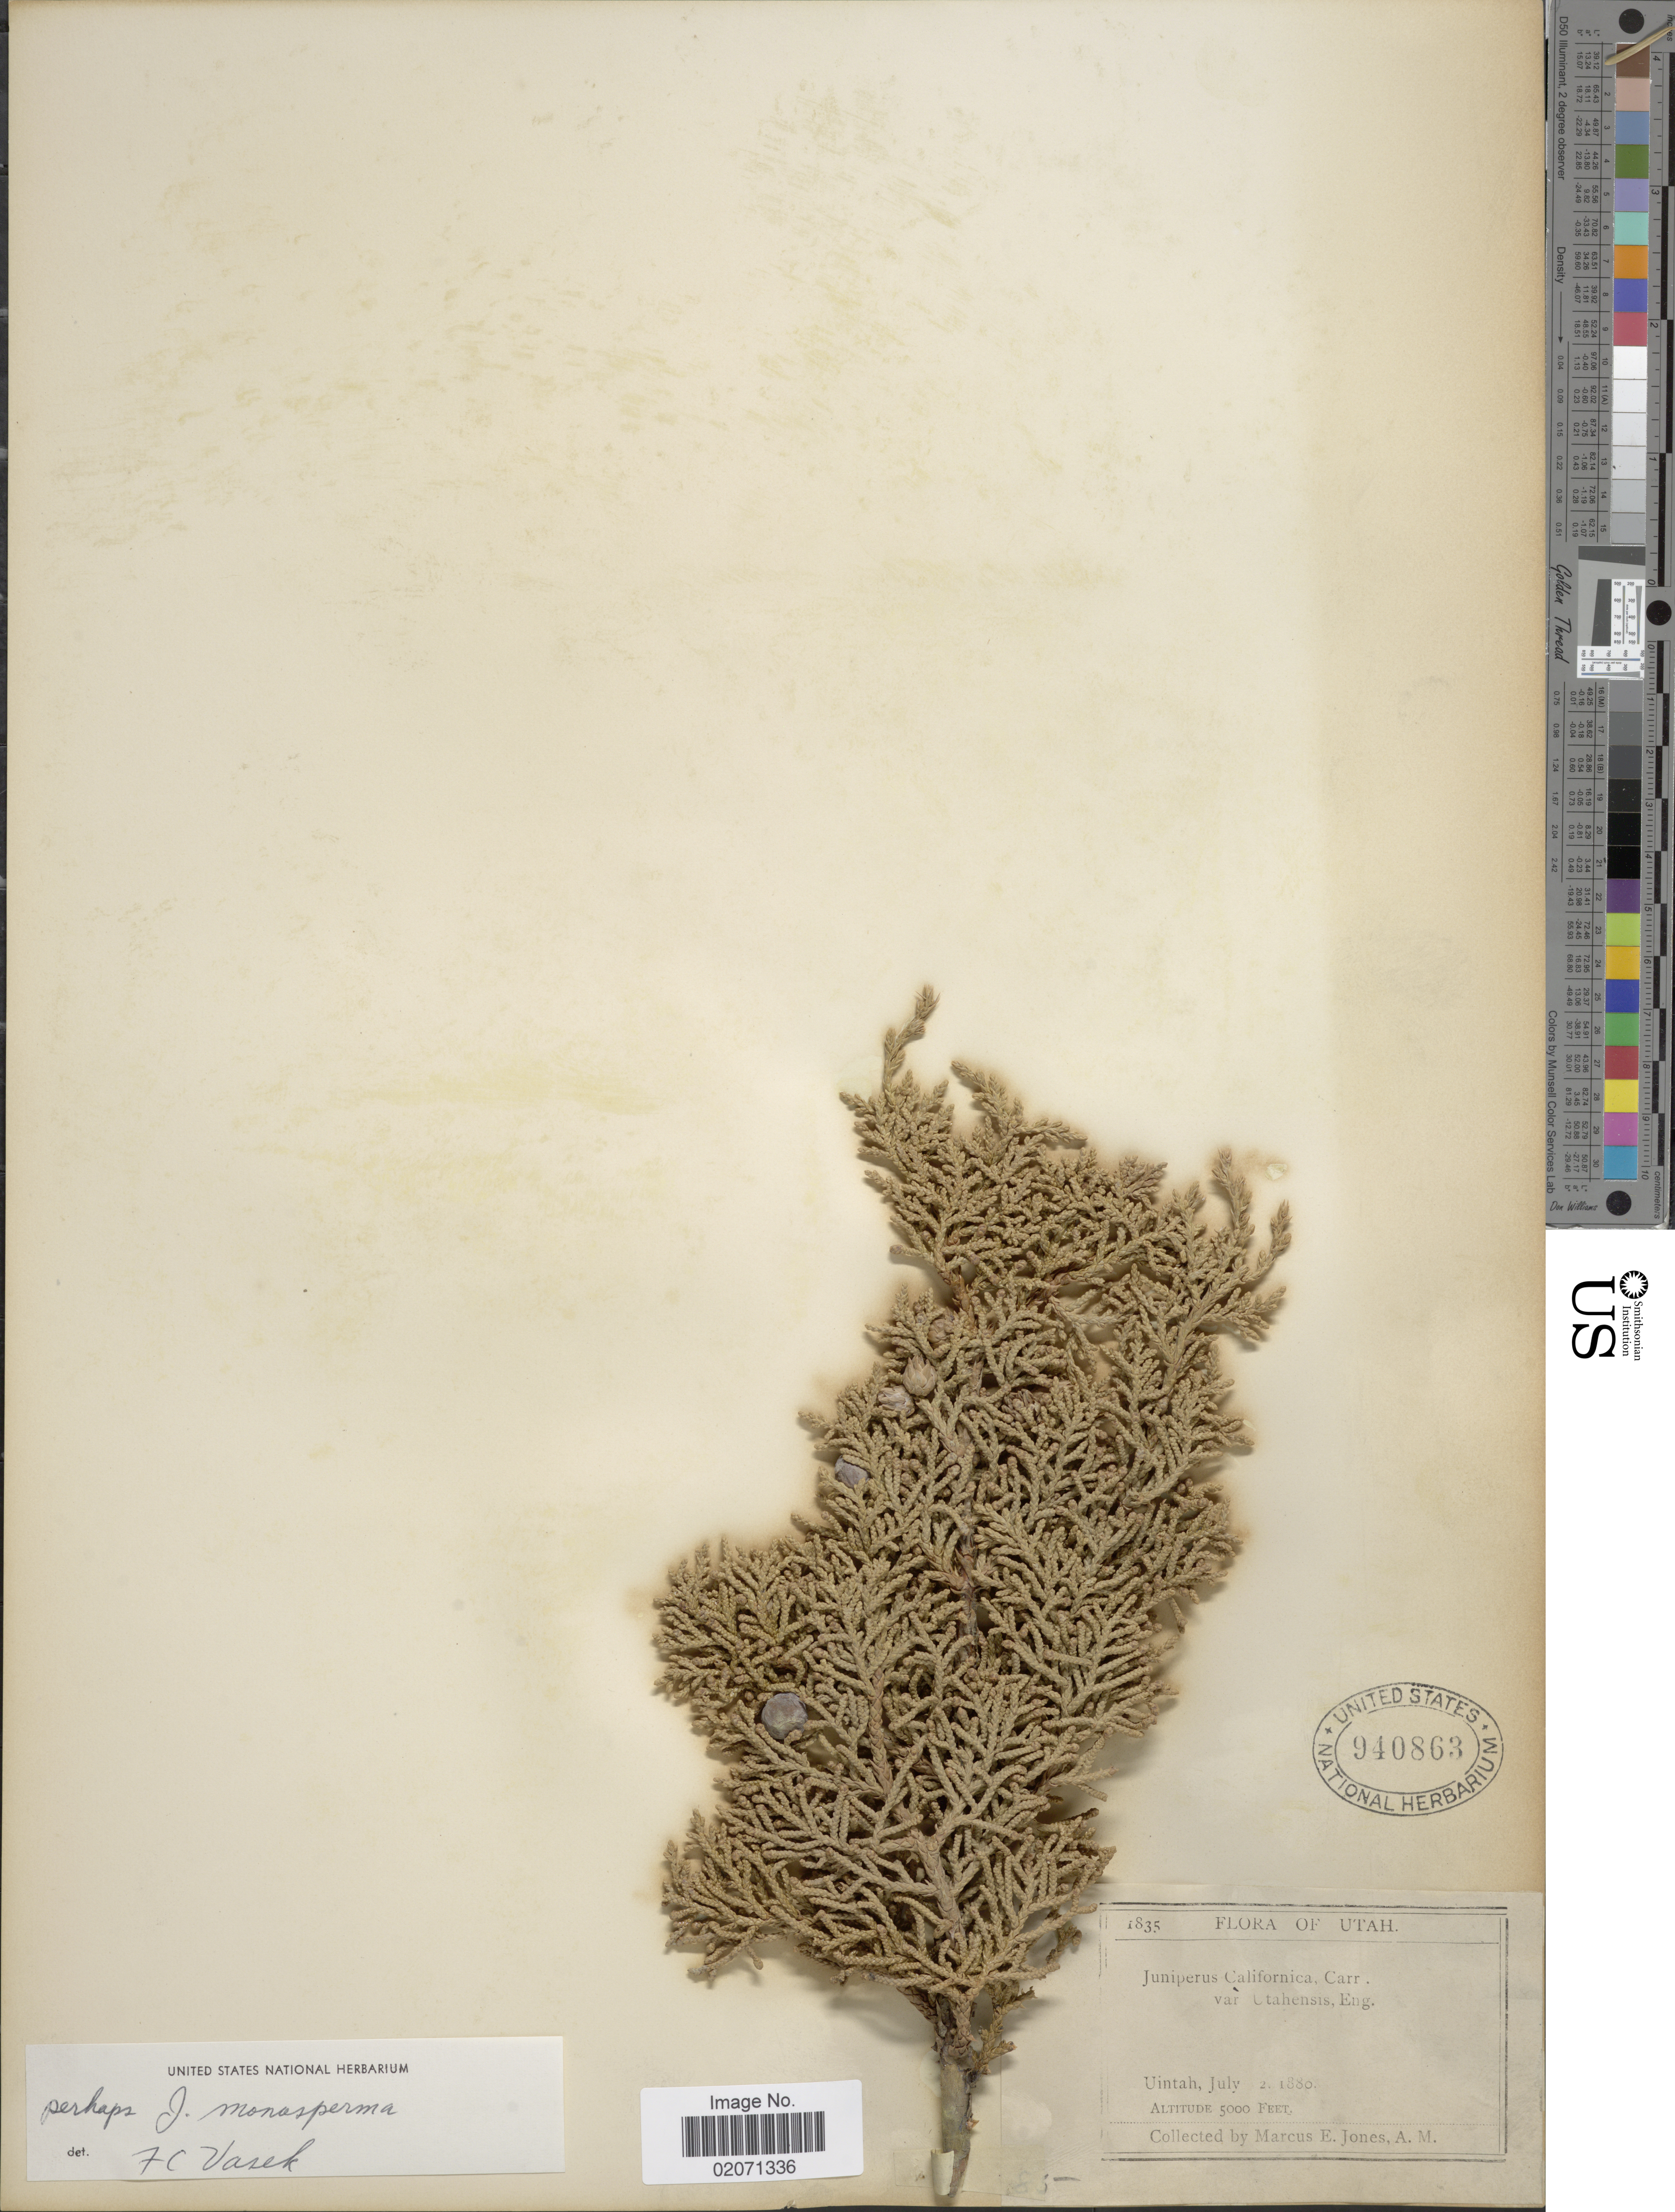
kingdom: Plantae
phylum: Tracheophyta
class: Pinopsida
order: Pinales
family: Cupressaceae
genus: Juniperus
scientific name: Juniperus monosperma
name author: (Engelm.) Sarg.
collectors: M. E. Jones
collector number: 1835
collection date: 1880-08-02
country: United States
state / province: Utah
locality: Uintah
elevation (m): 1524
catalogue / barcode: US 940863